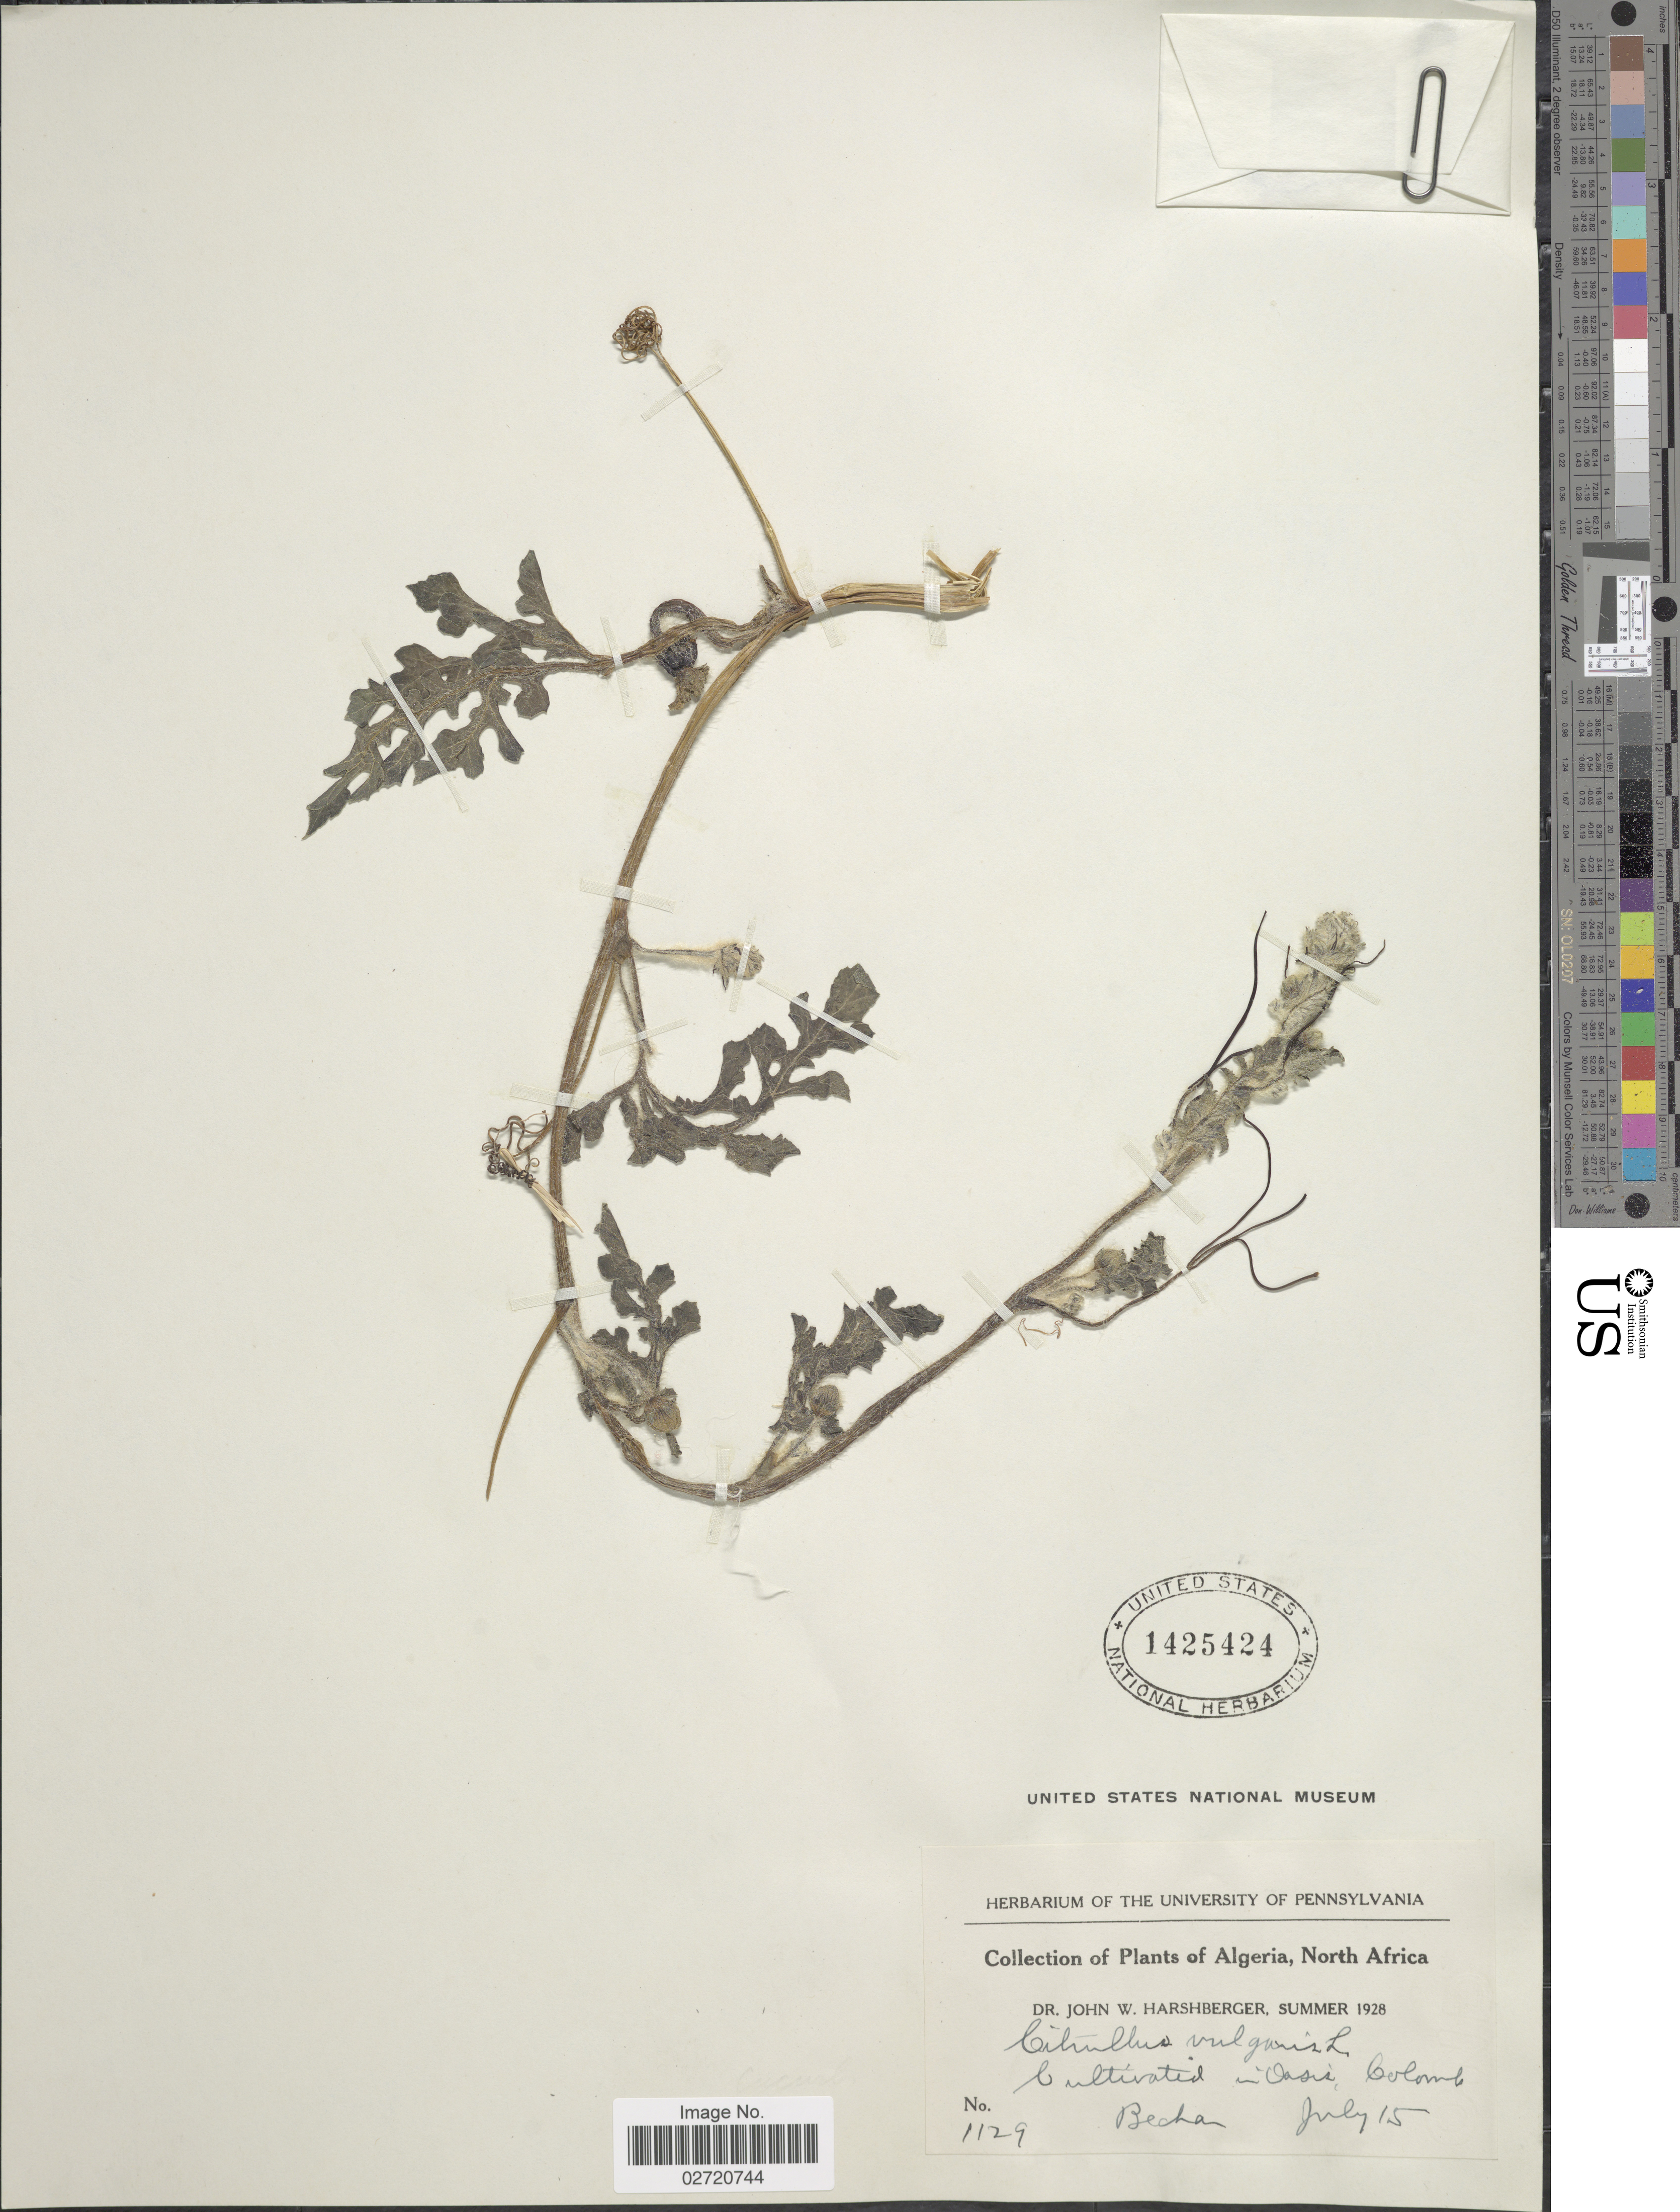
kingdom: Plantae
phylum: Tracheophyta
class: Magnoliopsida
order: Cucurbitales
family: Cucurbitaceae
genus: Citrullus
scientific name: Citrullus lanatus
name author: (Thunb.) Matsum. & Nakai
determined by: Strong, Mark T., (BOT), Smithsonian Institution - National Museum of Natural History (UNITED STATES)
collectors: J. W. Harshberger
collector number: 1129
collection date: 1928-07-15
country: Algeria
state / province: Béchar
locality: North Africa. Cultivated in Oasis, Colomb.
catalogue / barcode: US 1425424